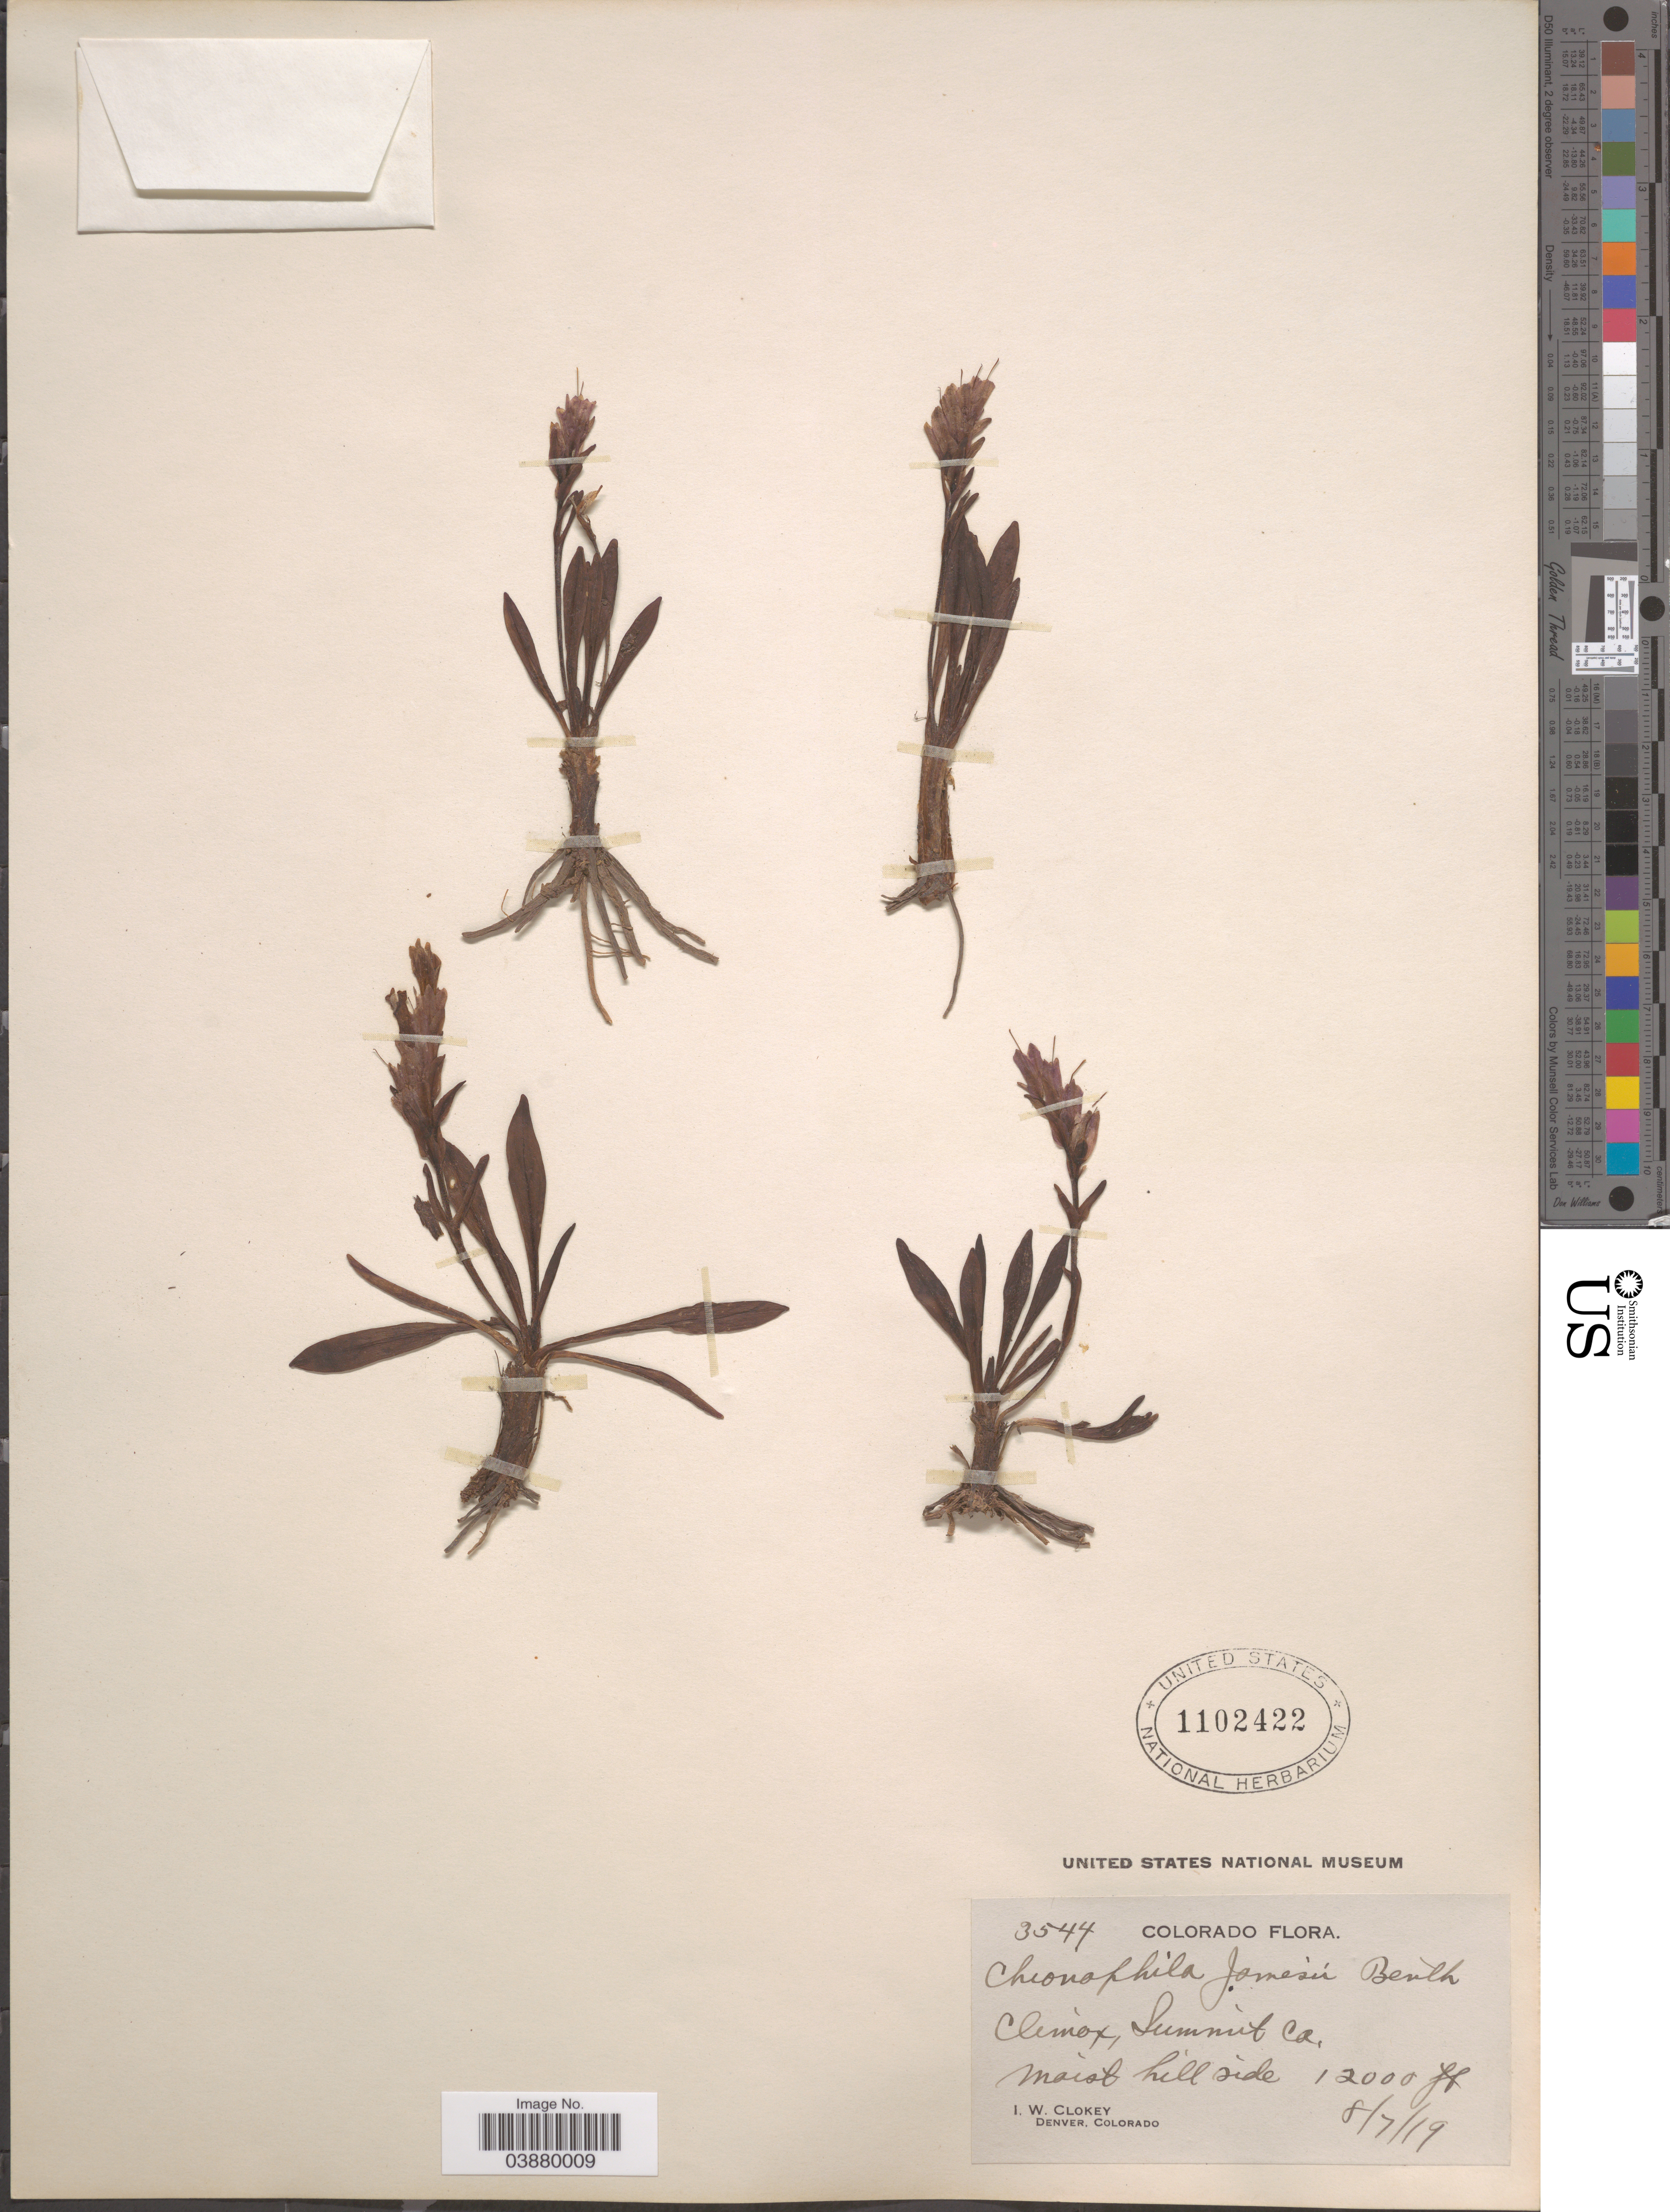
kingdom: Plantae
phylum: Tracheophyta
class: Magnoliopsida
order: Lamiales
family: Plantaginaceae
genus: Chionophila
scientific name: Chionophila jamesii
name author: Benth.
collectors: I. W. Clokey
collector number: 3544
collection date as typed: Transcribed d/m/y: 7/8/19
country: United States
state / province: Colorado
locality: Clemox Summit Co. Moist hill side.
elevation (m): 3658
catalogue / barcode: US 1102422